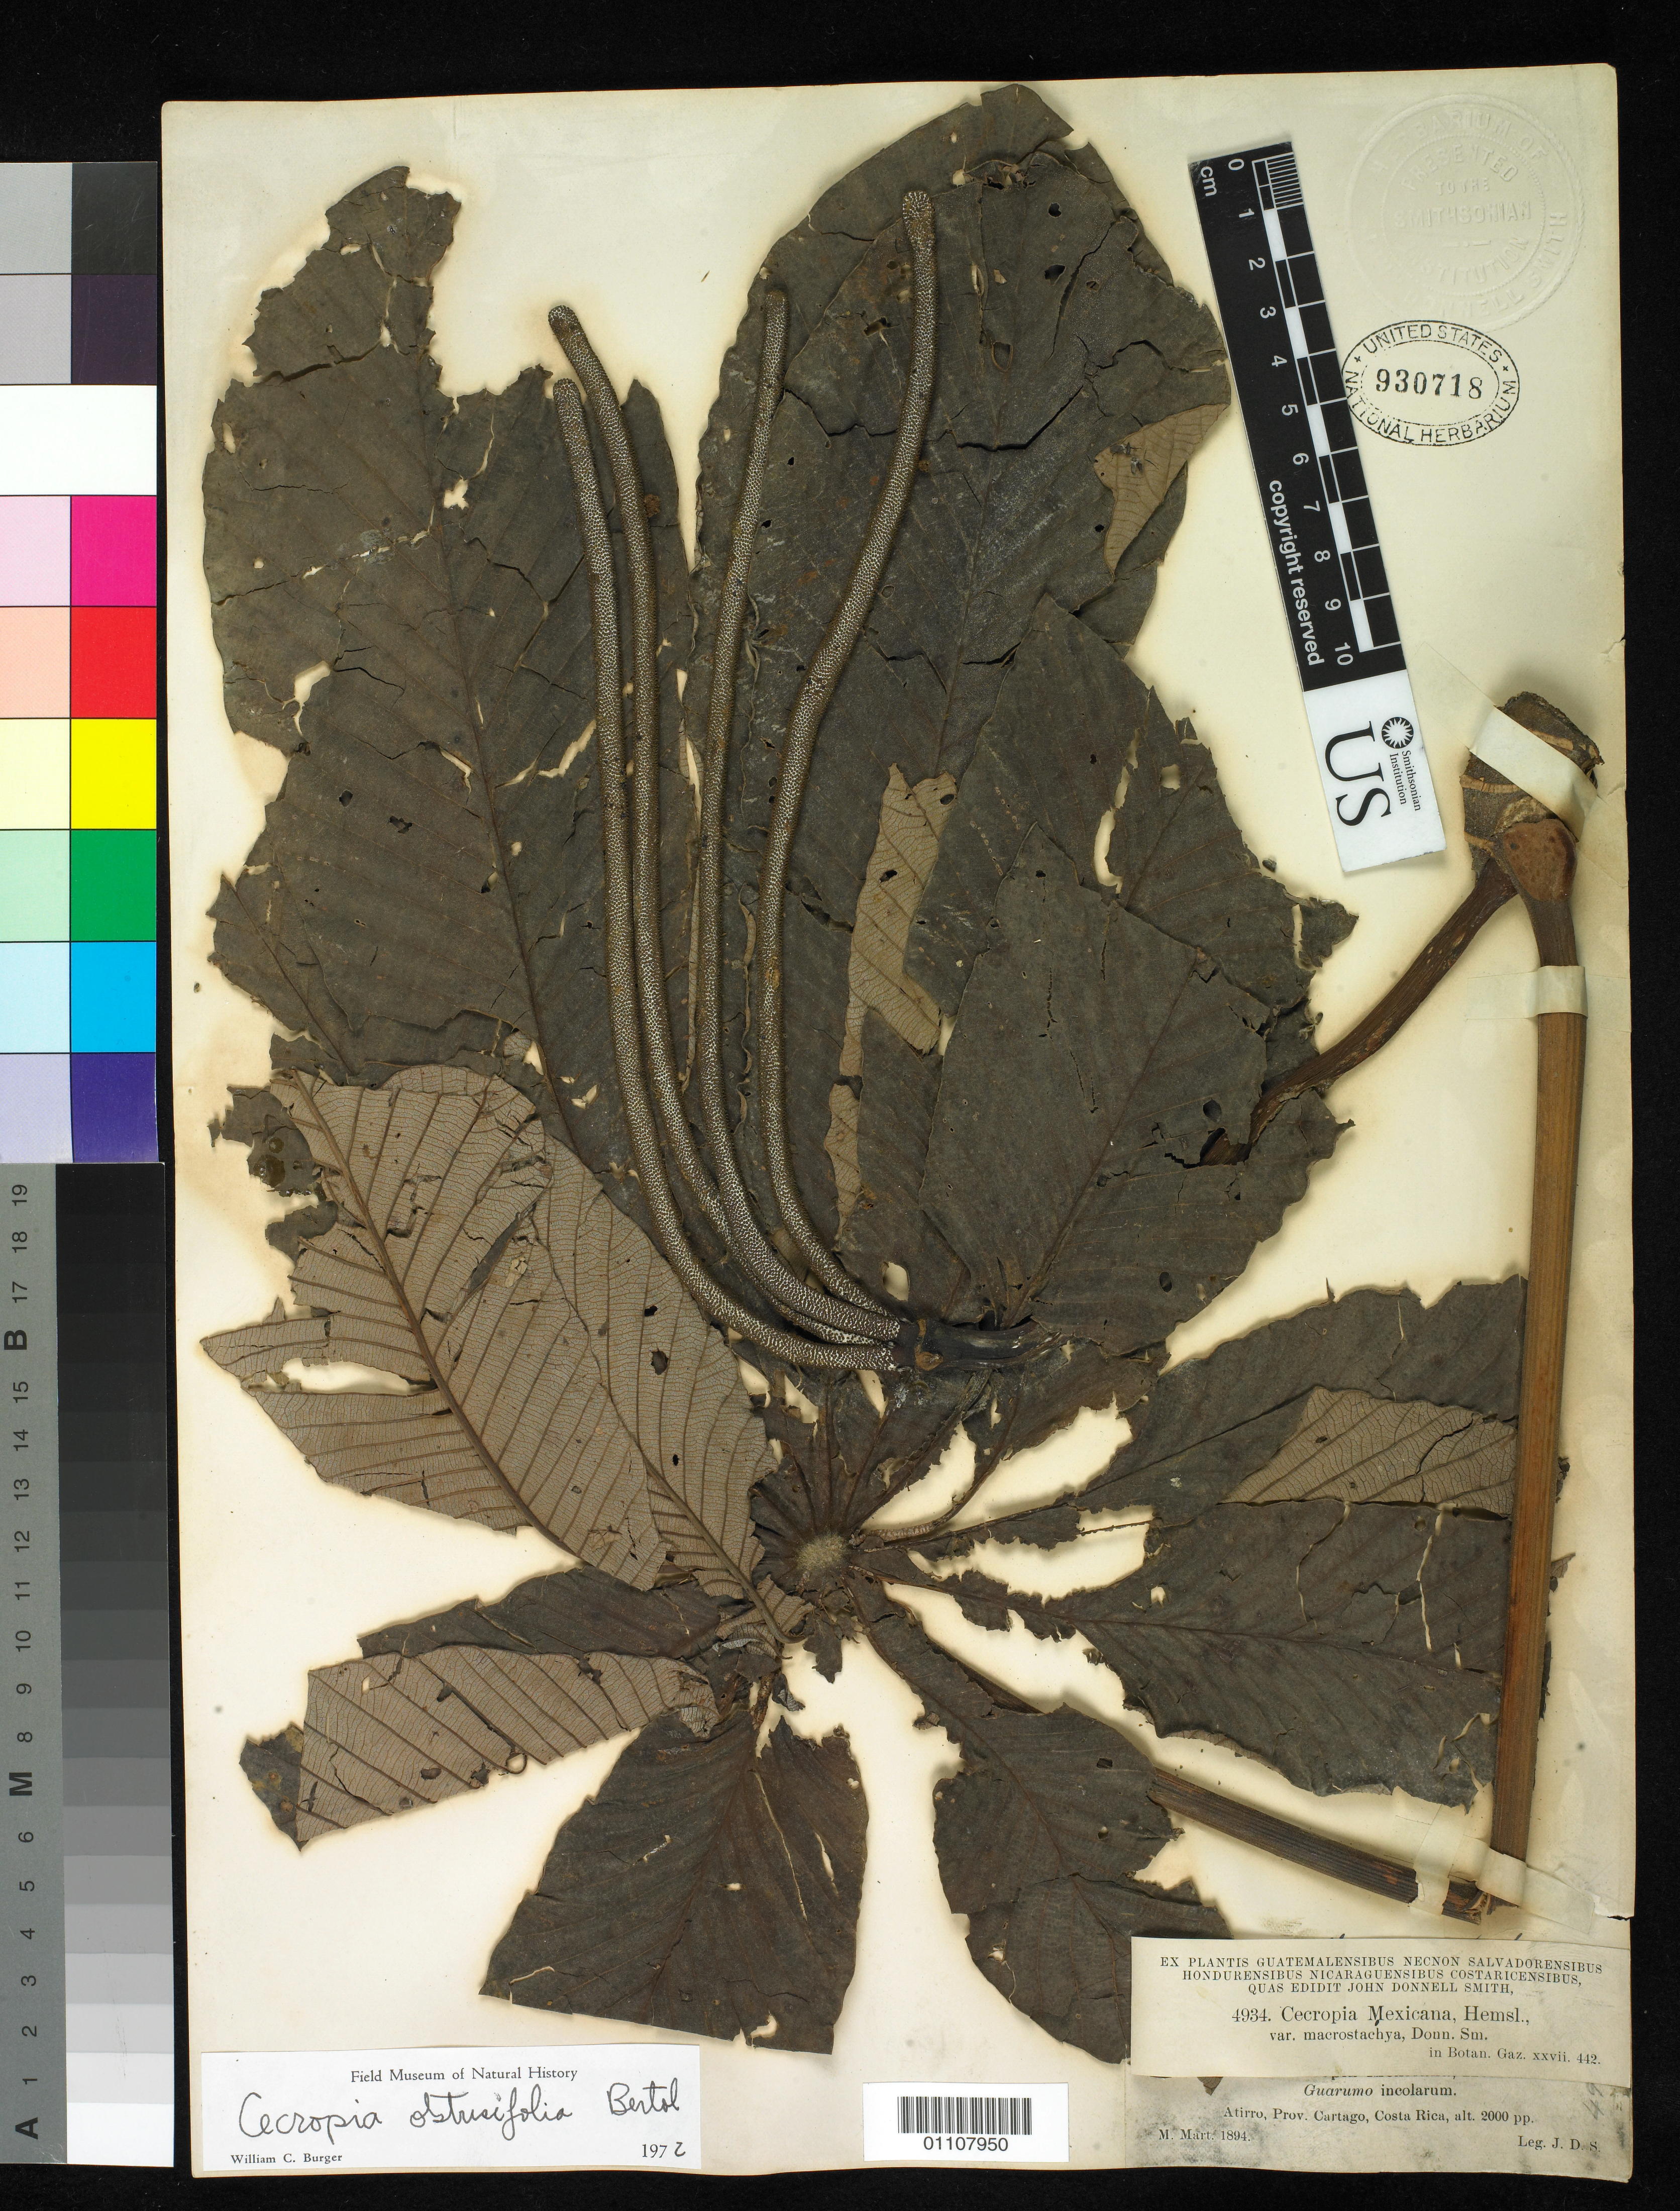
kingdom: Plantae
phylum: Tracheophyta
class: Magnoliopsida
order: Rosales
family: Urticaceae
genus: Cecropia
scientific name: Cecropia mexicana var. macrostachya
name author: Donn. Sm.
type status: Syntype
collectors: J. Donnell Smith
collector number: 4934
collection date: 1894-03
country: Costa Rica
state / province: Cartago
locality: Atirro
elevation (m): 610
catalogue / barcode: US 930718